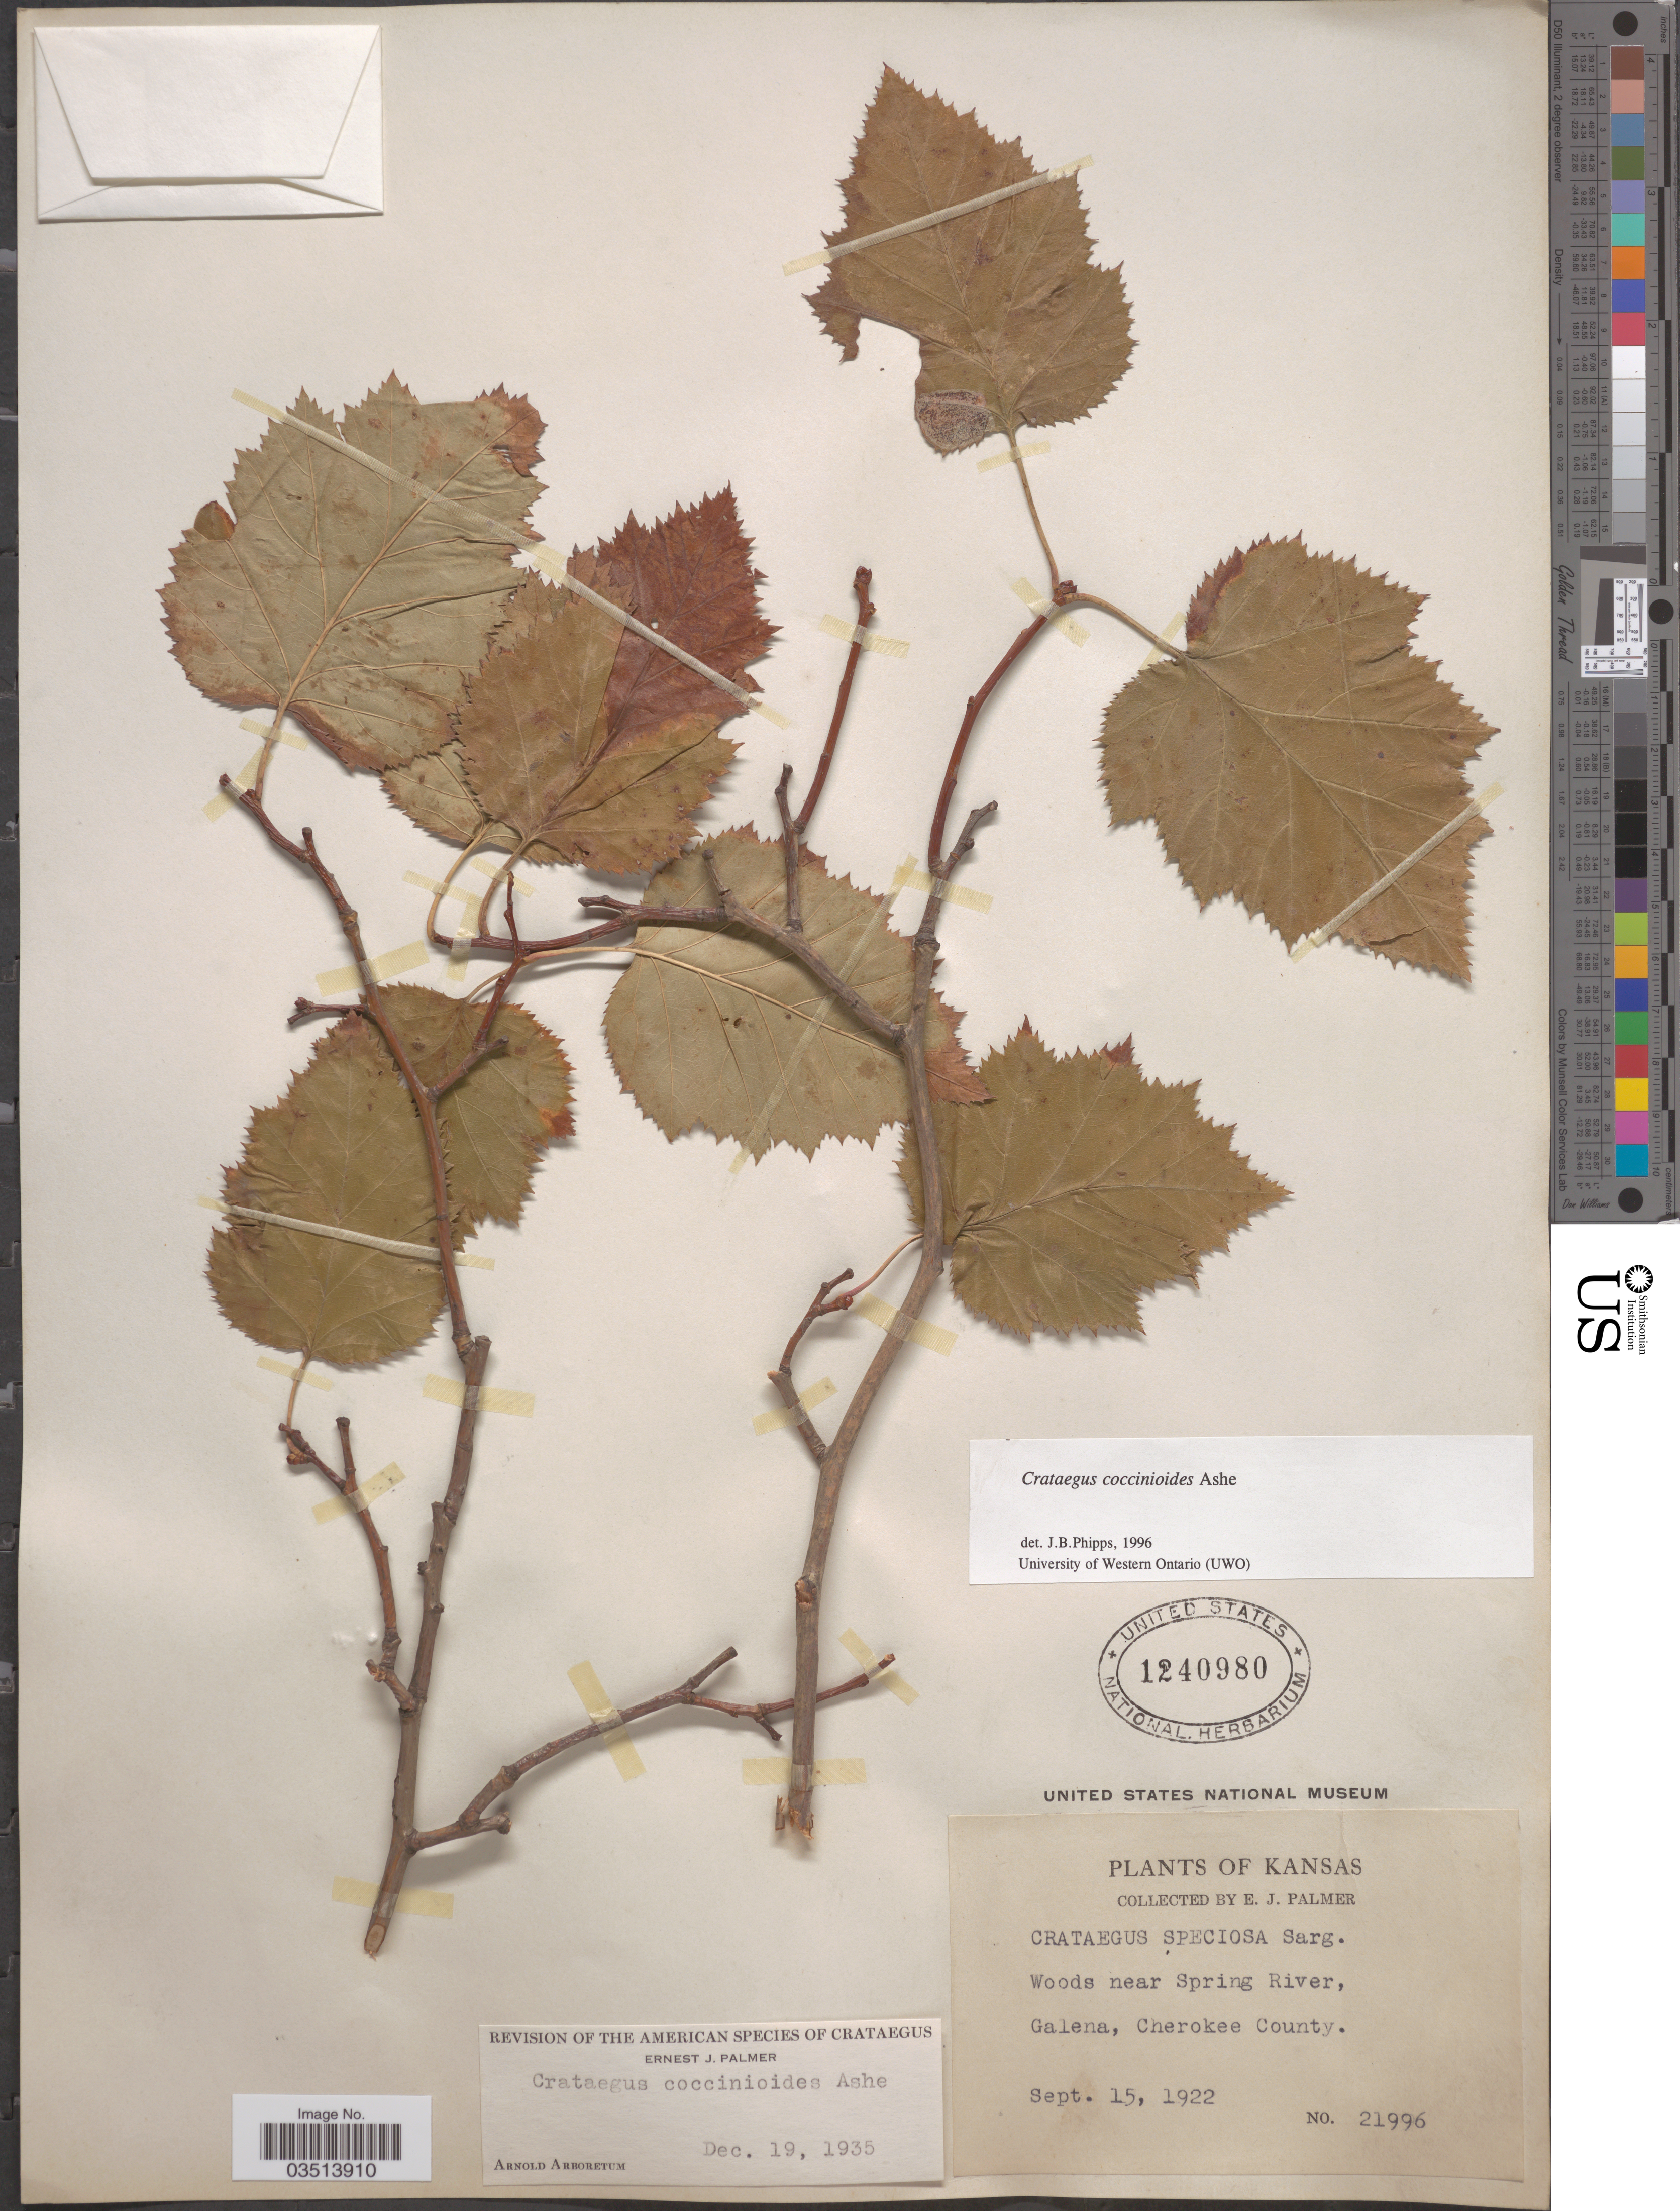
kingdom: Plantae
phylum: Tracheophyta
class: Magnoliopsida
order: Rosales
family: Rosaceae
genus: Crataegus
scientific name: Crataegus coccinioides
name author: Ashe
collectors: E. J. Palmer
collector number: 21996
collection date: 1922-09-15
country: United States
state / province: Kansas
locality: Woods near Spring River, Galena, Cherokee County.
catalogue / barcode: US 1240980